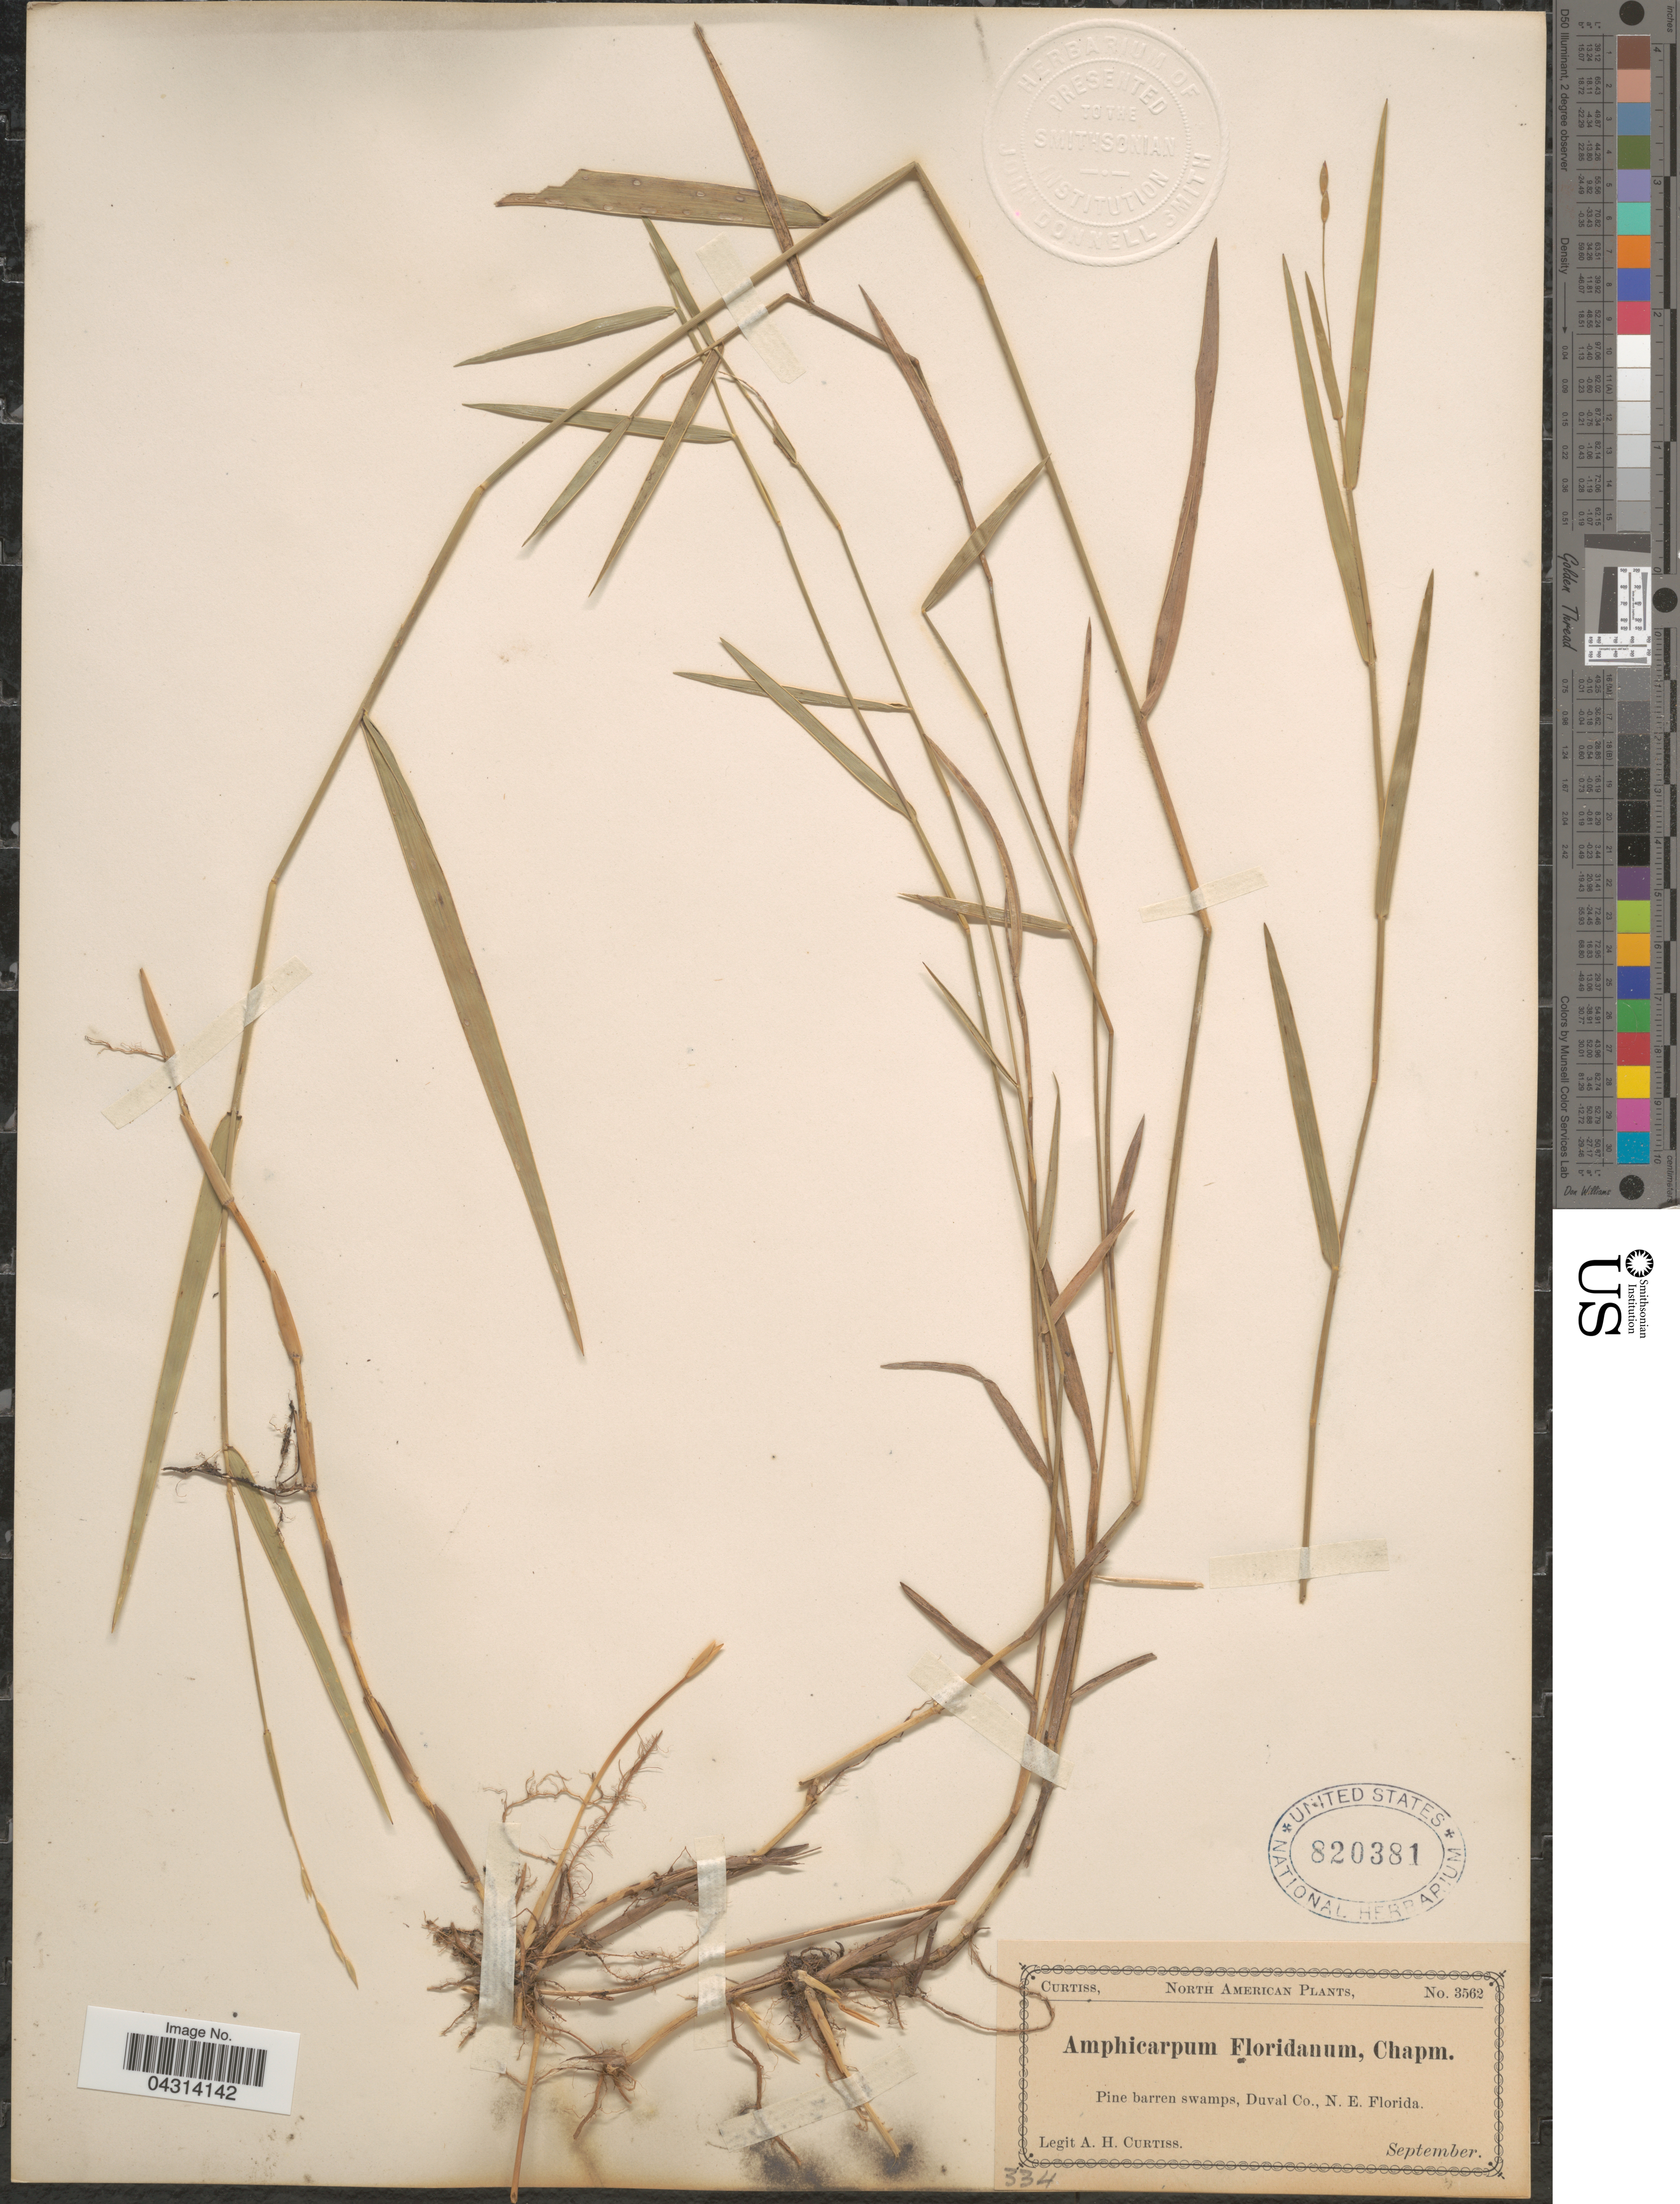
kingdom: Plantae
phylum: Tracheophyta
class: Liliopsida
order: Poales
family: Poaceae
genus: Amphicarpum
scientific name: Amphicarpum muhlenbergianum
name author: (Schult.) Hitchc.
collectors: A. H. Curtiss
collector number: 3562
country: United States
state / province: Florida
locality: Pine barren swamps, Duval Co., N. E. Florida.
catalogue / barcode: US 820381